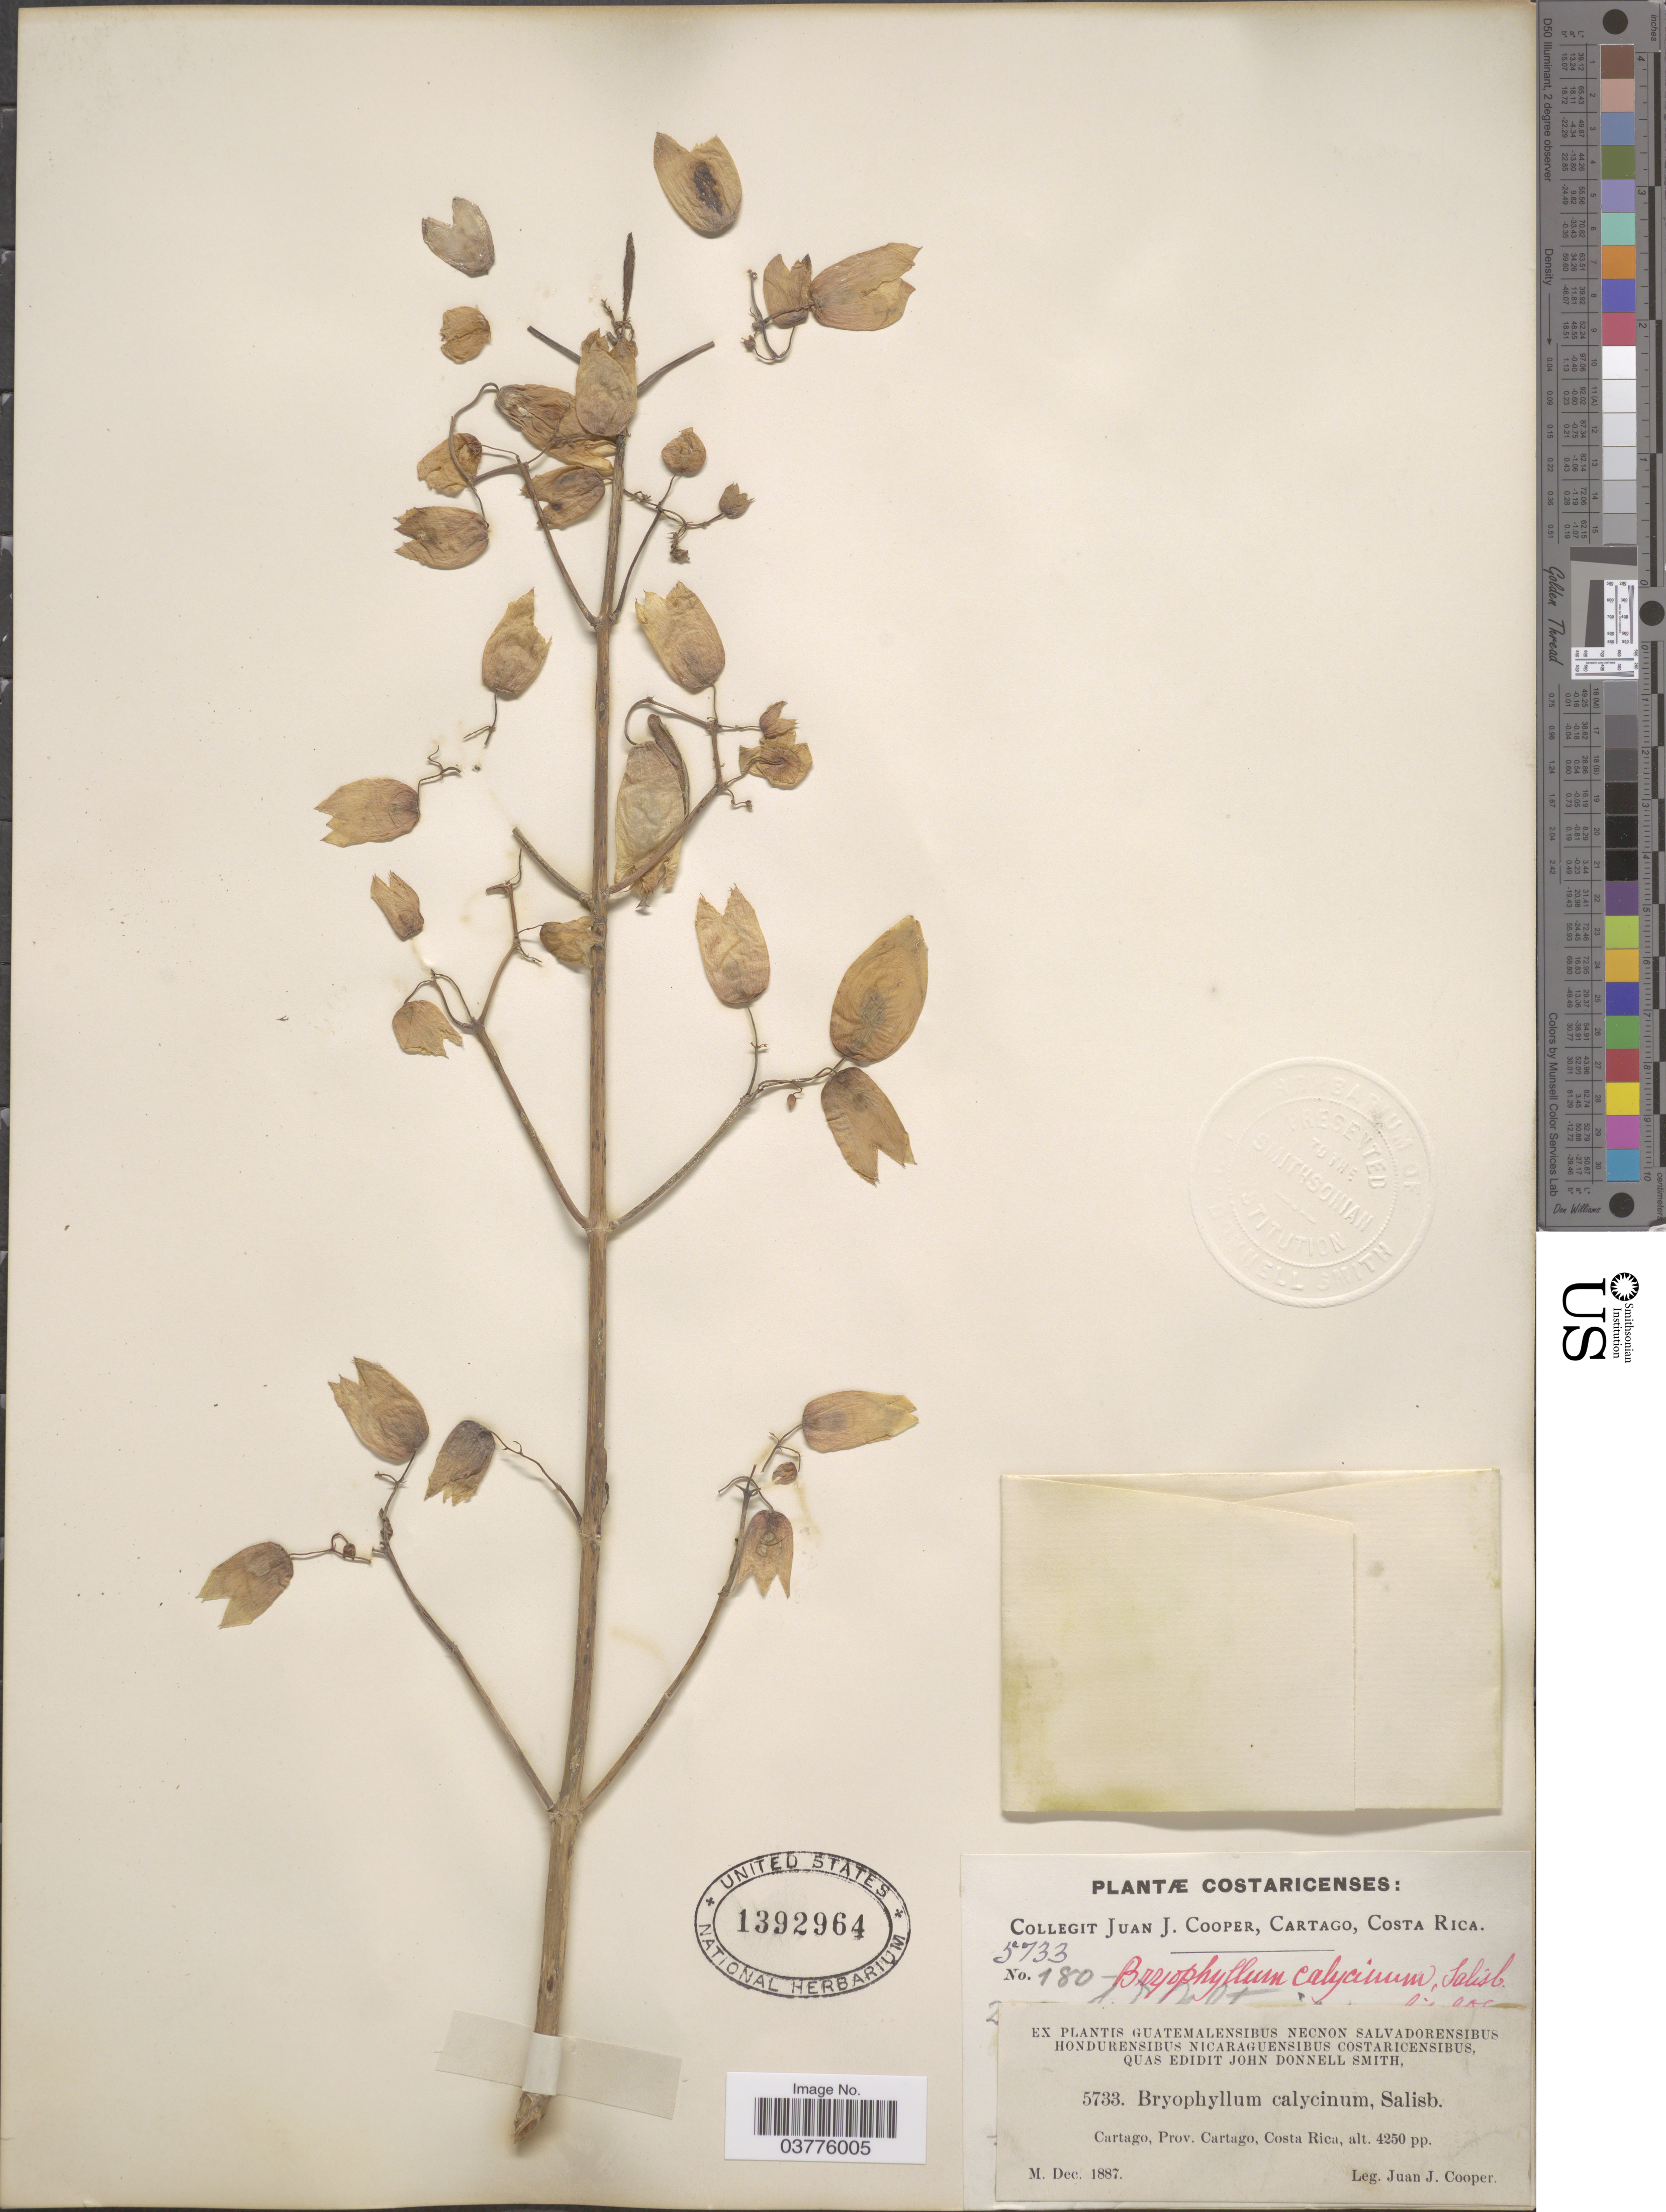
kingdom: Plantae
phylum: Tracheophyta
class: Magnoliopsida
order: Saxifragales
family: Crassulaceae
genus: Kalanchoe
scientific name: Kalanchoe pinnata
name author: (Lam.) Pers.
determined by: Strong, Mark T., (BOT), Smithsonian Institution - National Museum of Natural History (UNITED STATES)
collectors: J. J. Cooper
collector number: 5733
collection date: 1887-12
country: Costa Rica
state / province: Cartago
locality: Prov. Cartago.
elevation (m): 1295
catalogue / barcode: US 1392964